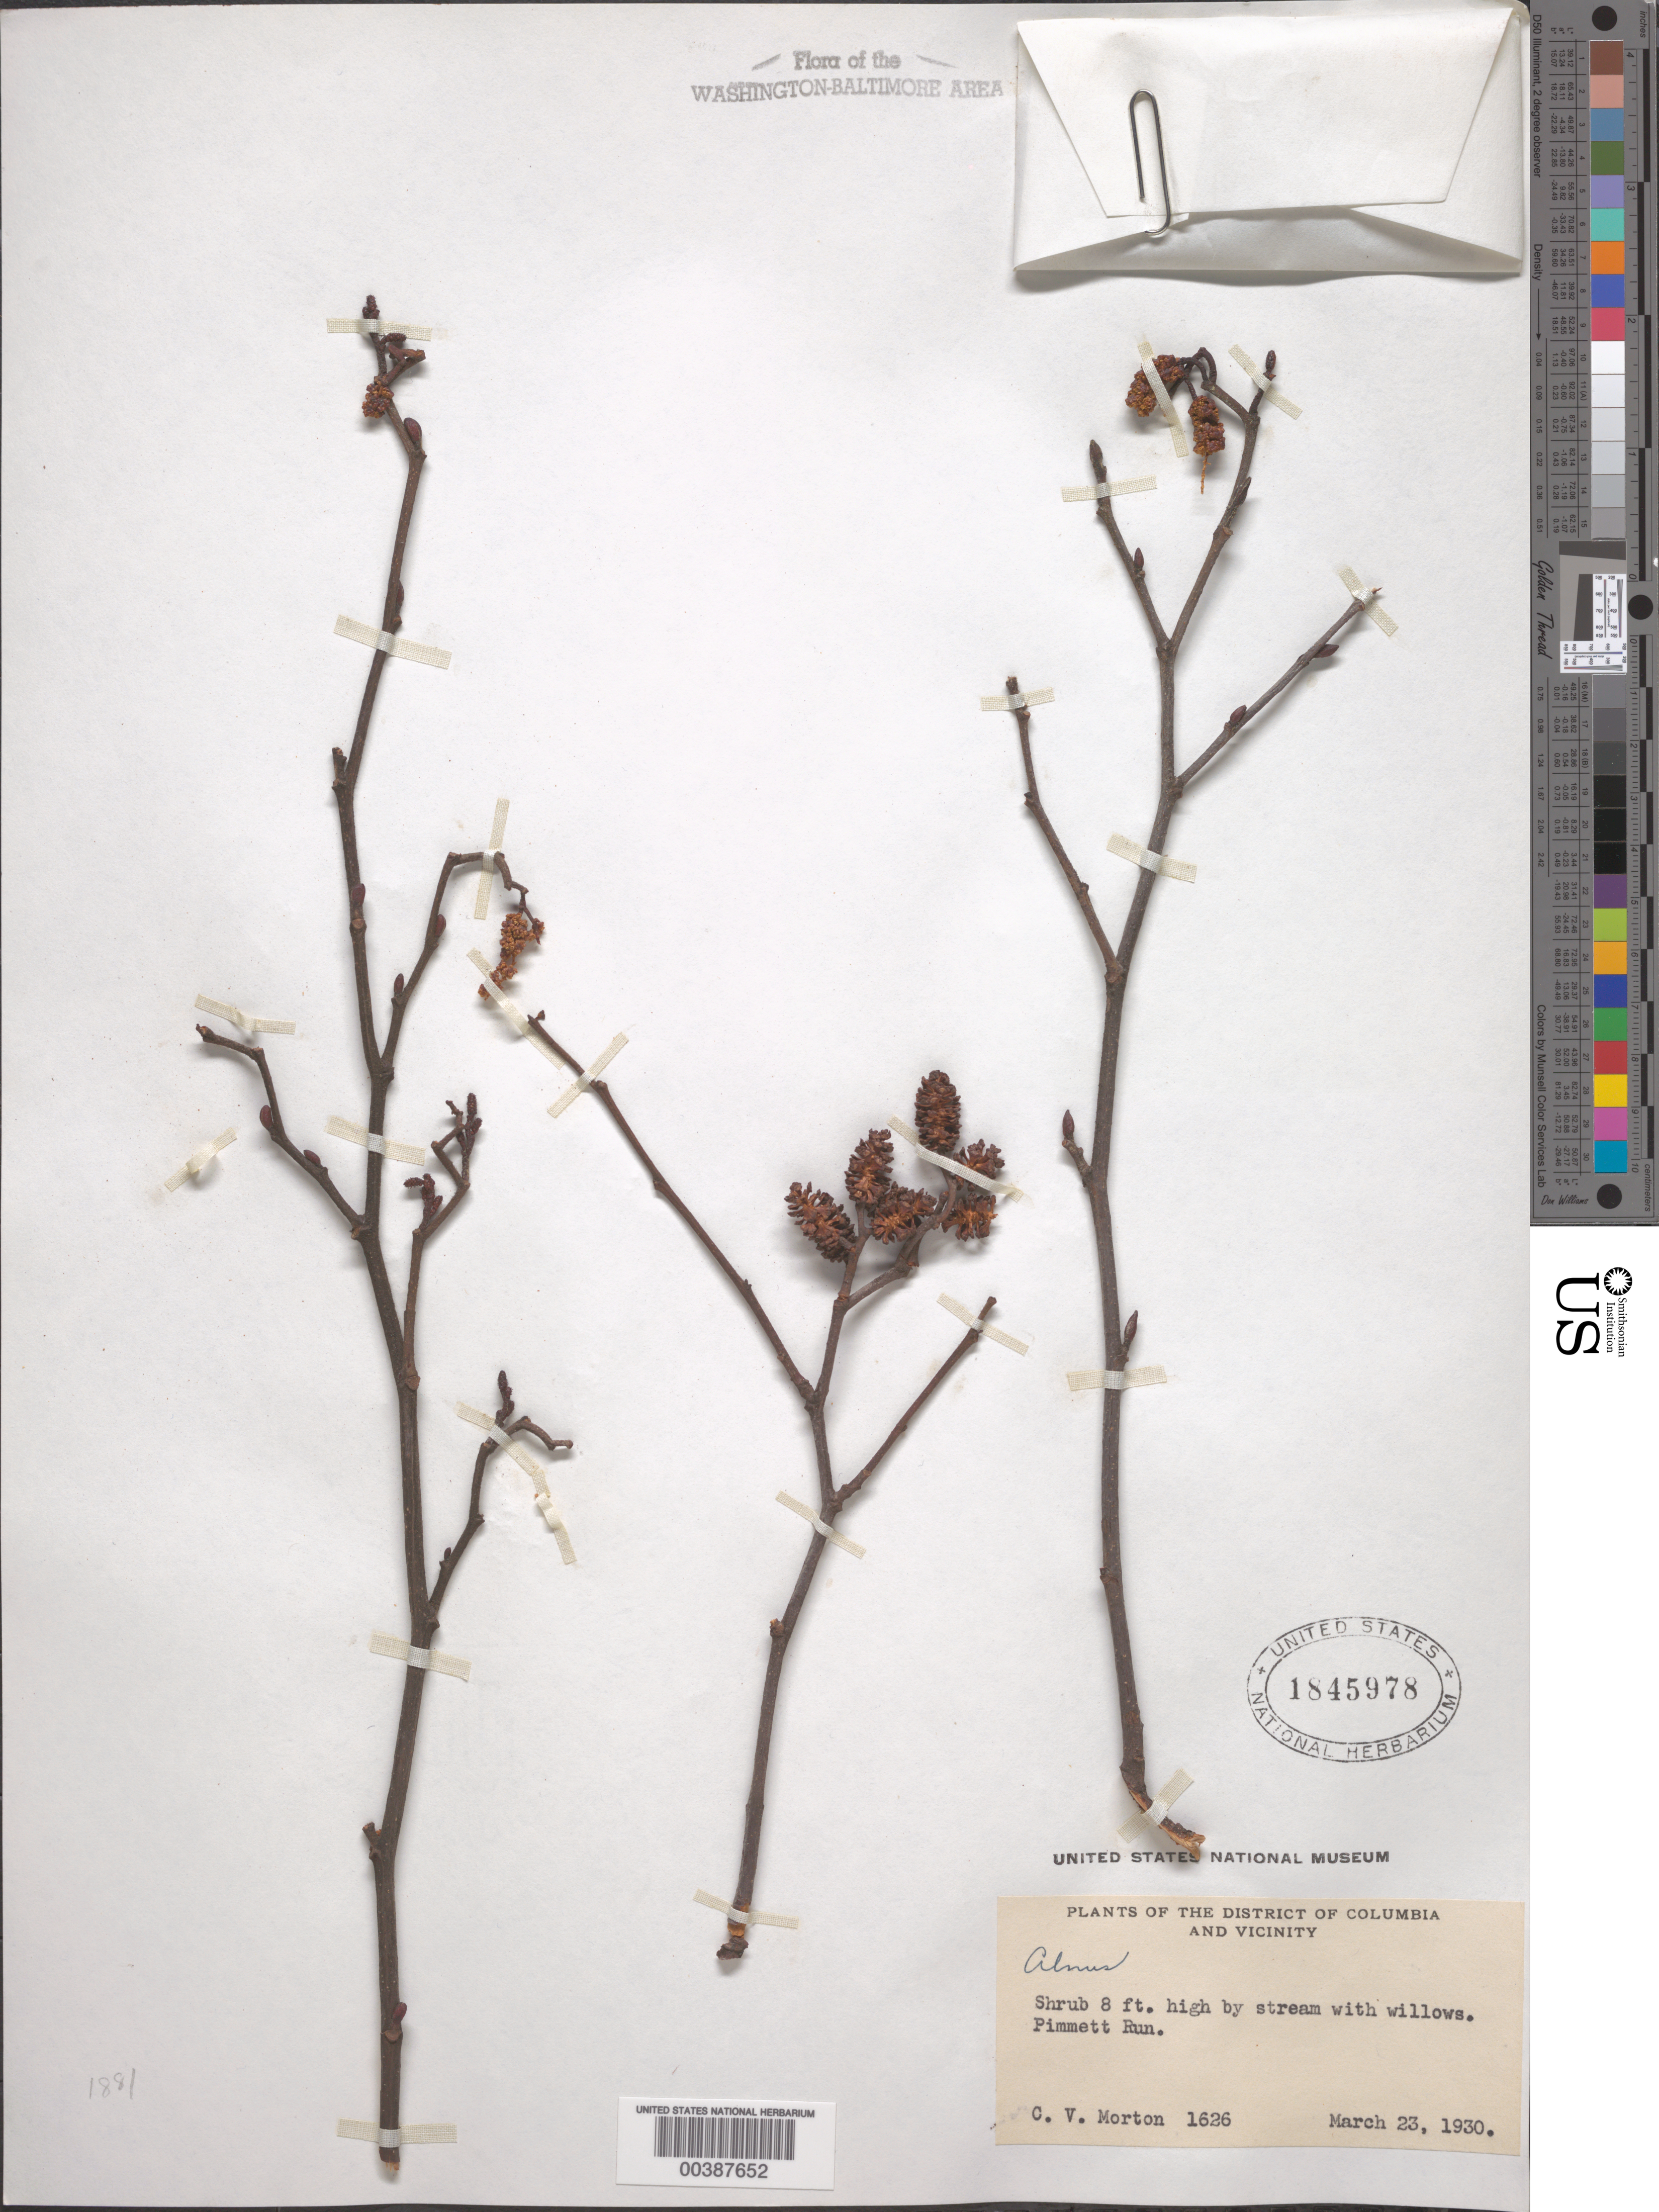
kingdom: Plantae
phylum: Tracheophyta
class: Magnoliopsida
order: Fagales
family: Betulaceae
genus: Alnus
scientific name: Alnus sp.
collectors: C. V. Morton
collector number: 1626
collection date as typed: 23 Mar 1930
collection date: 1930-03-23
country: United States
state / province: Virginia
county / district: Fairfax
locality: Pimmett Run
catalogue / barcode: US 1845978